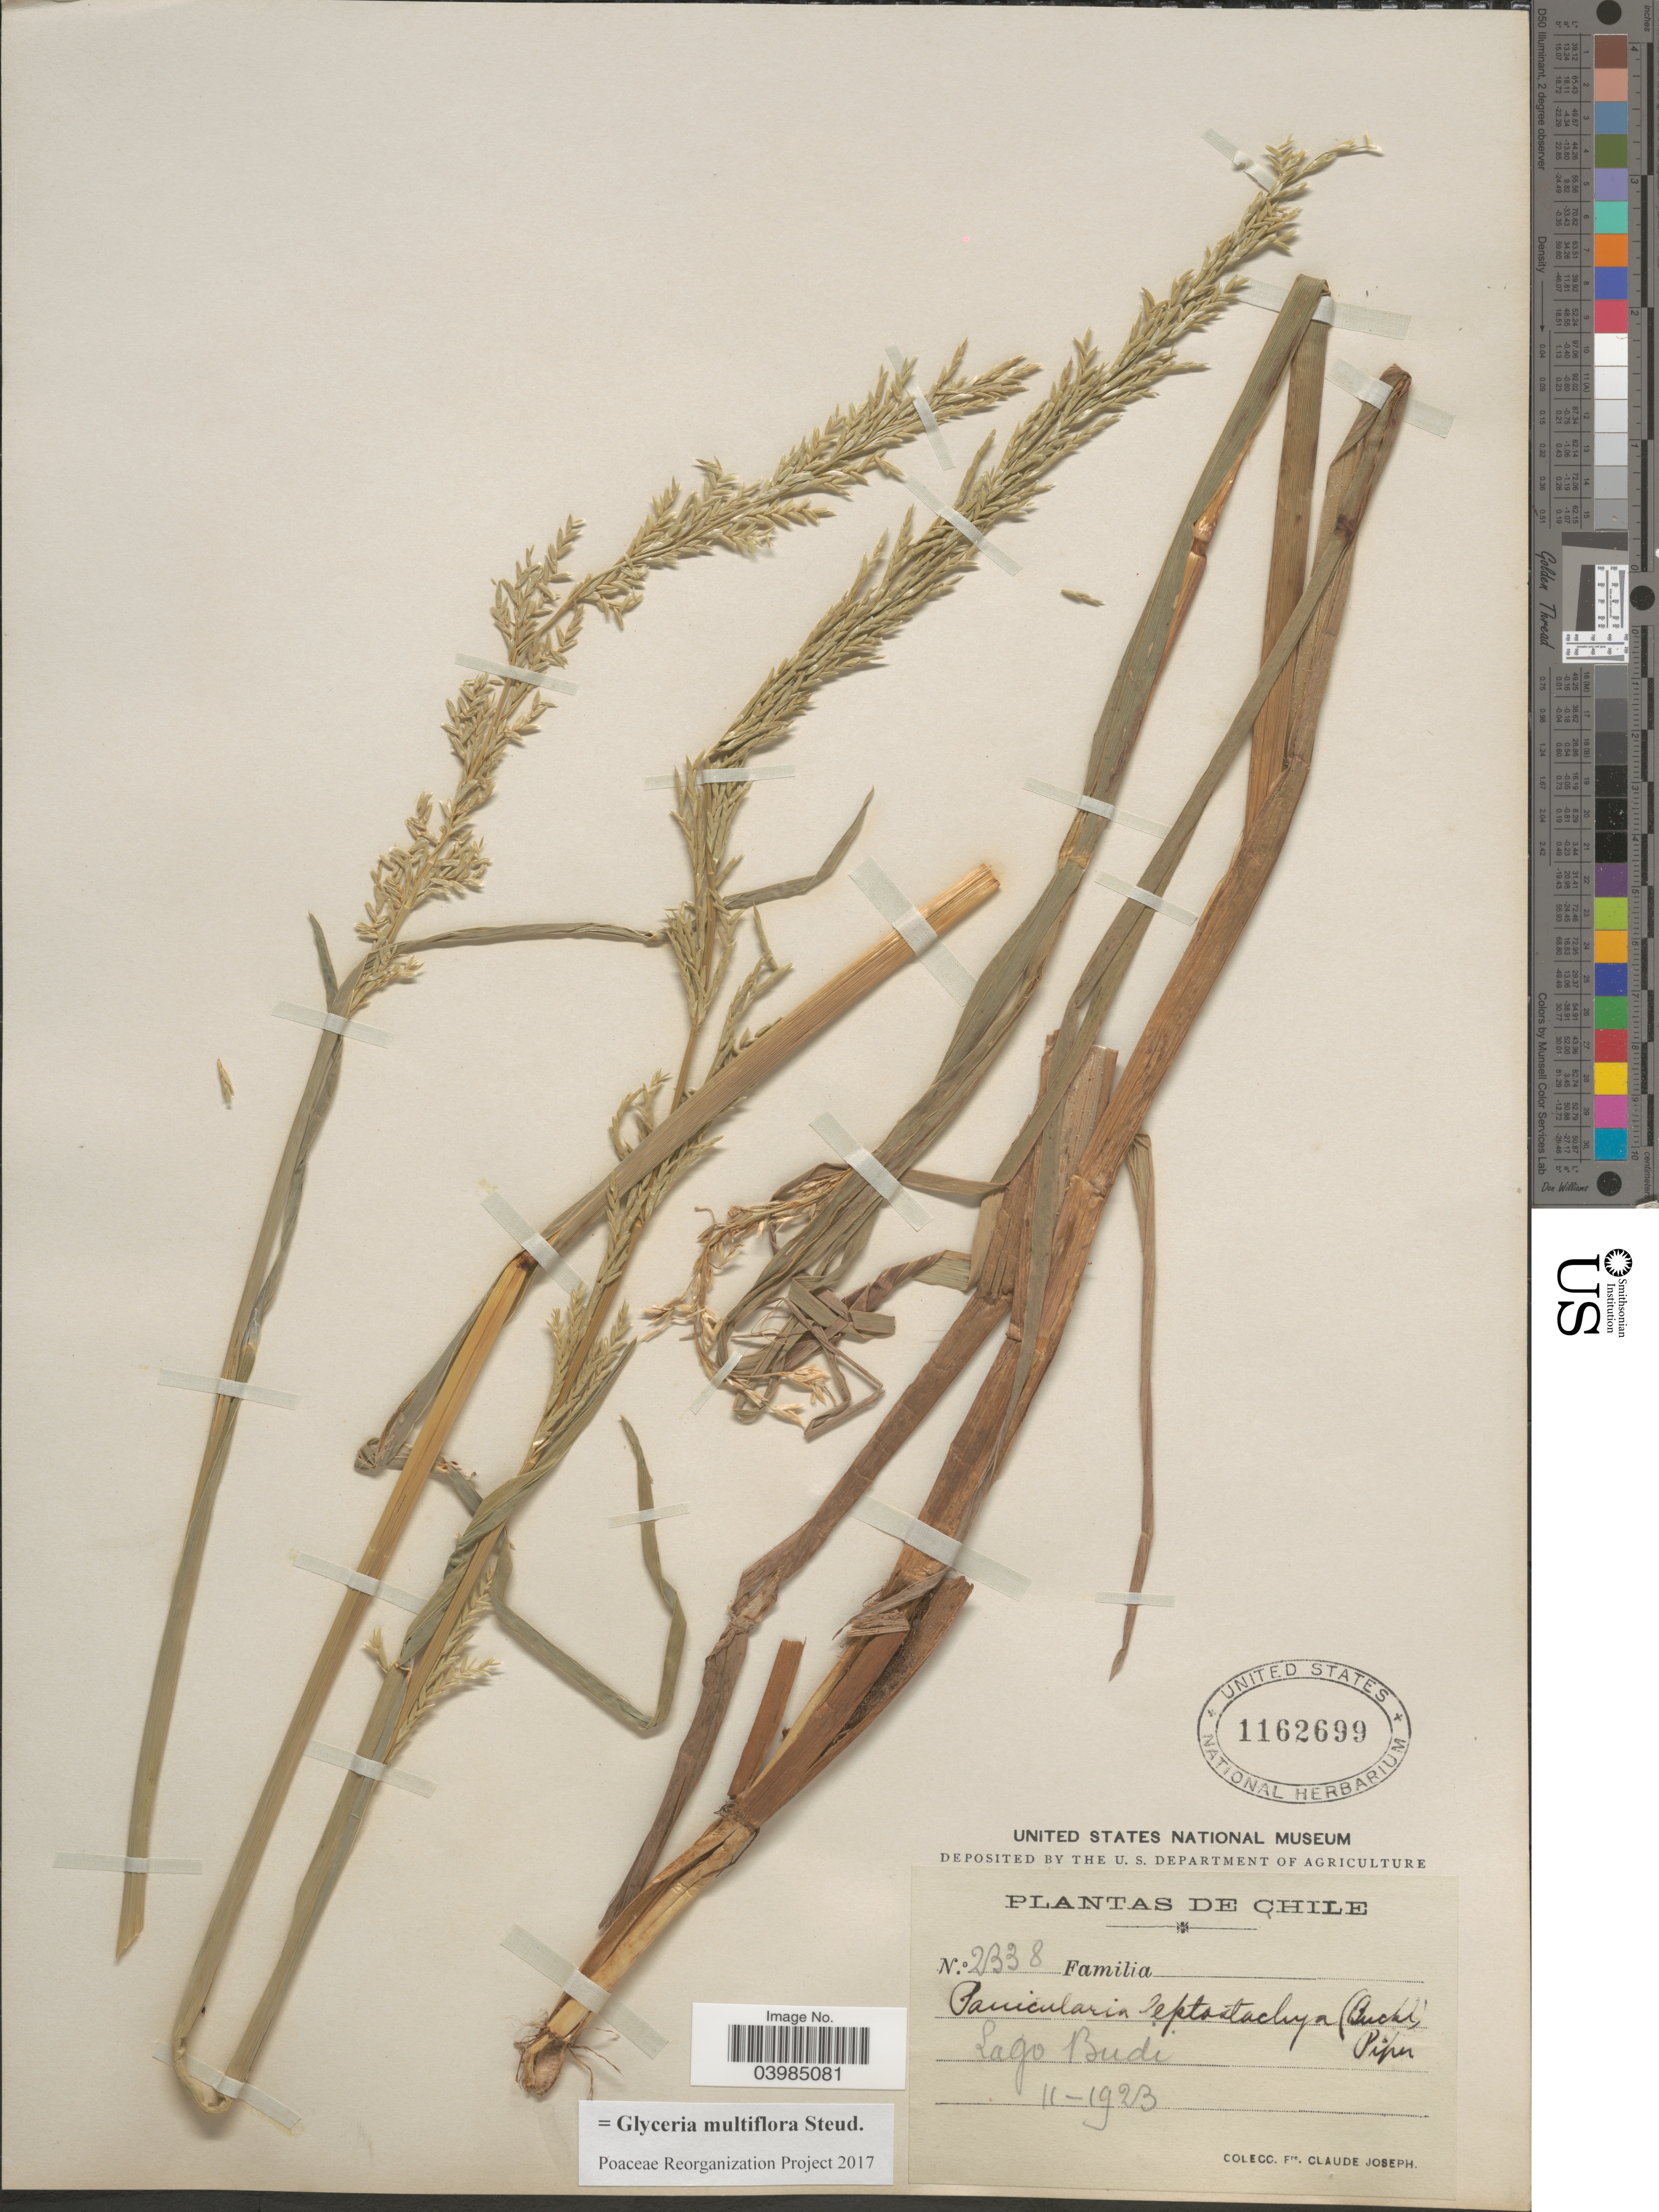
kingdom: Plantae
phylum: Tracheophyta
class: Liliopsida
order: Poales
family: Poaceae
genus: Glyceria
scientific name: Glyceria multiflora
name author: Steud.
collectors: Bro. Claude-Joseph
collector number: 2338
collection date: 1923-11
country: Chile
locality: Lago Budi.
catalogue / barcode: US 1162699